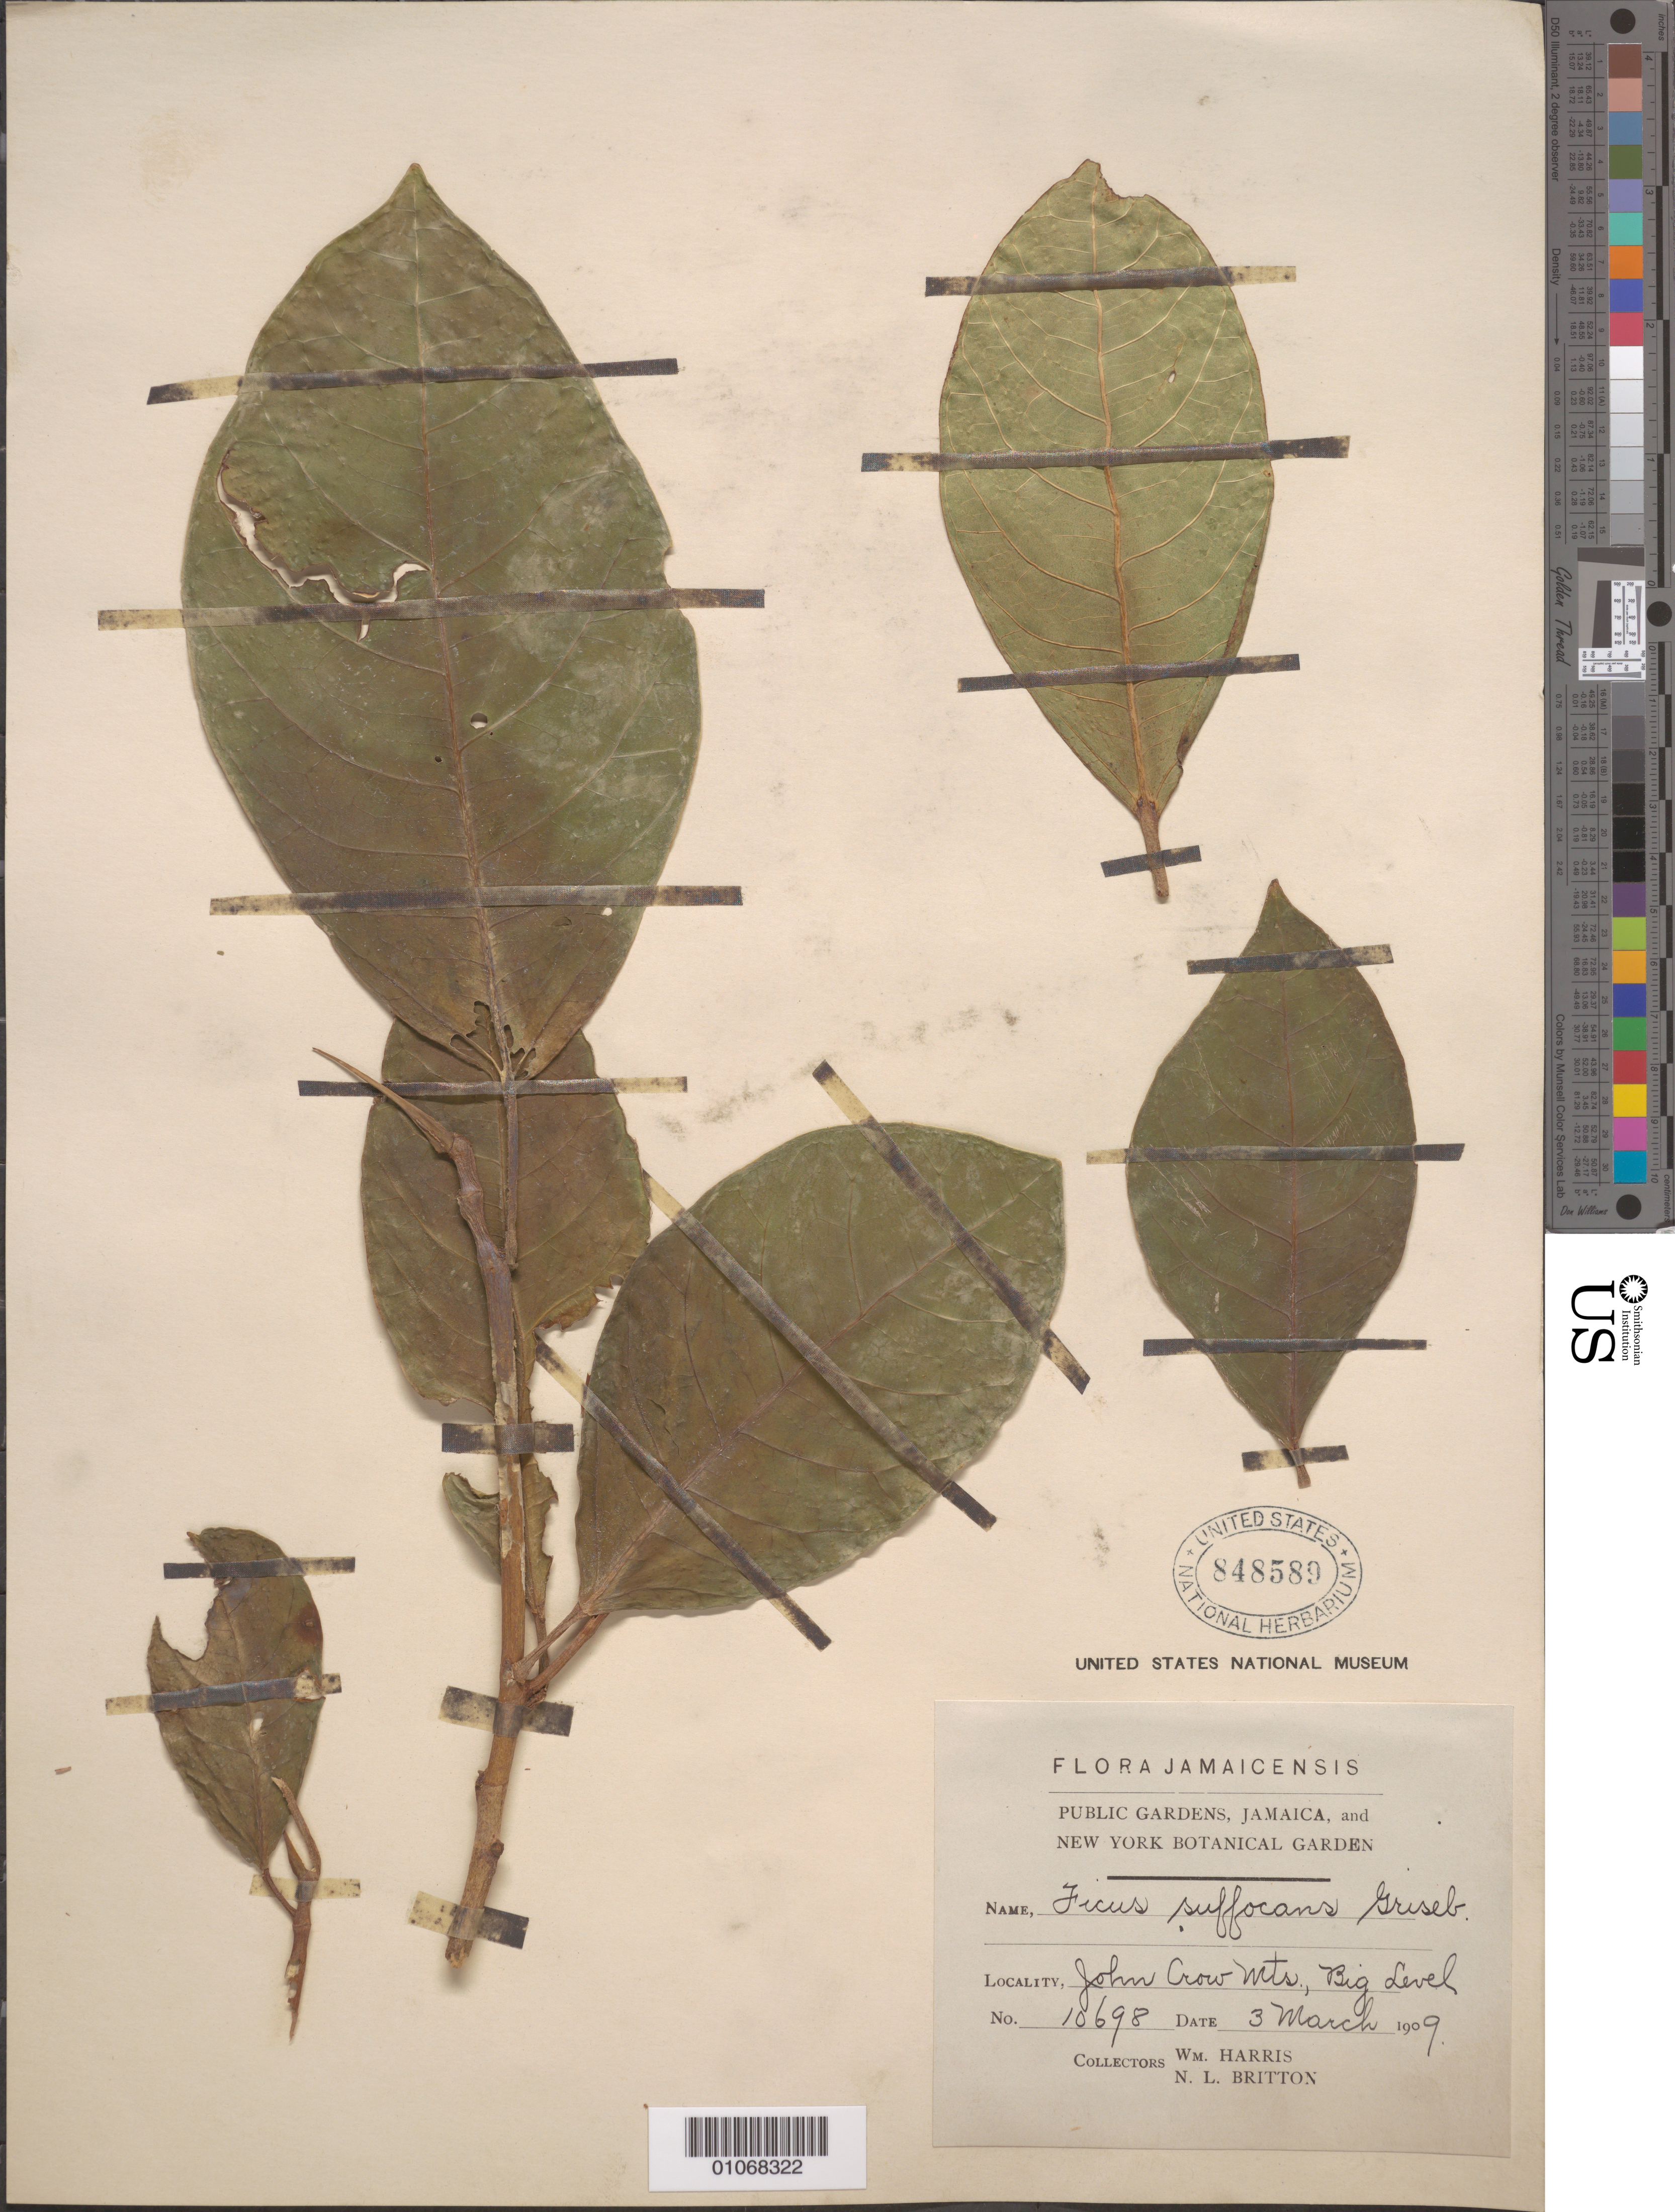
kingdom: Plantae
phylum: Tracheophyta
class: Magnoliopsida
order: Rosales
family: Moraceae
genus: Ficus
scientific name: Ficus maxima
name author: Mill.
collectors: W. Harris & N. Britton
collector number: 10698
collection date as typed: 03 Mar 1909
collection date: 1909-03-03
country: Jamaica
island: Jamaica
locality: John Crow mts. Big level.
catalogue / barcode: US 848589